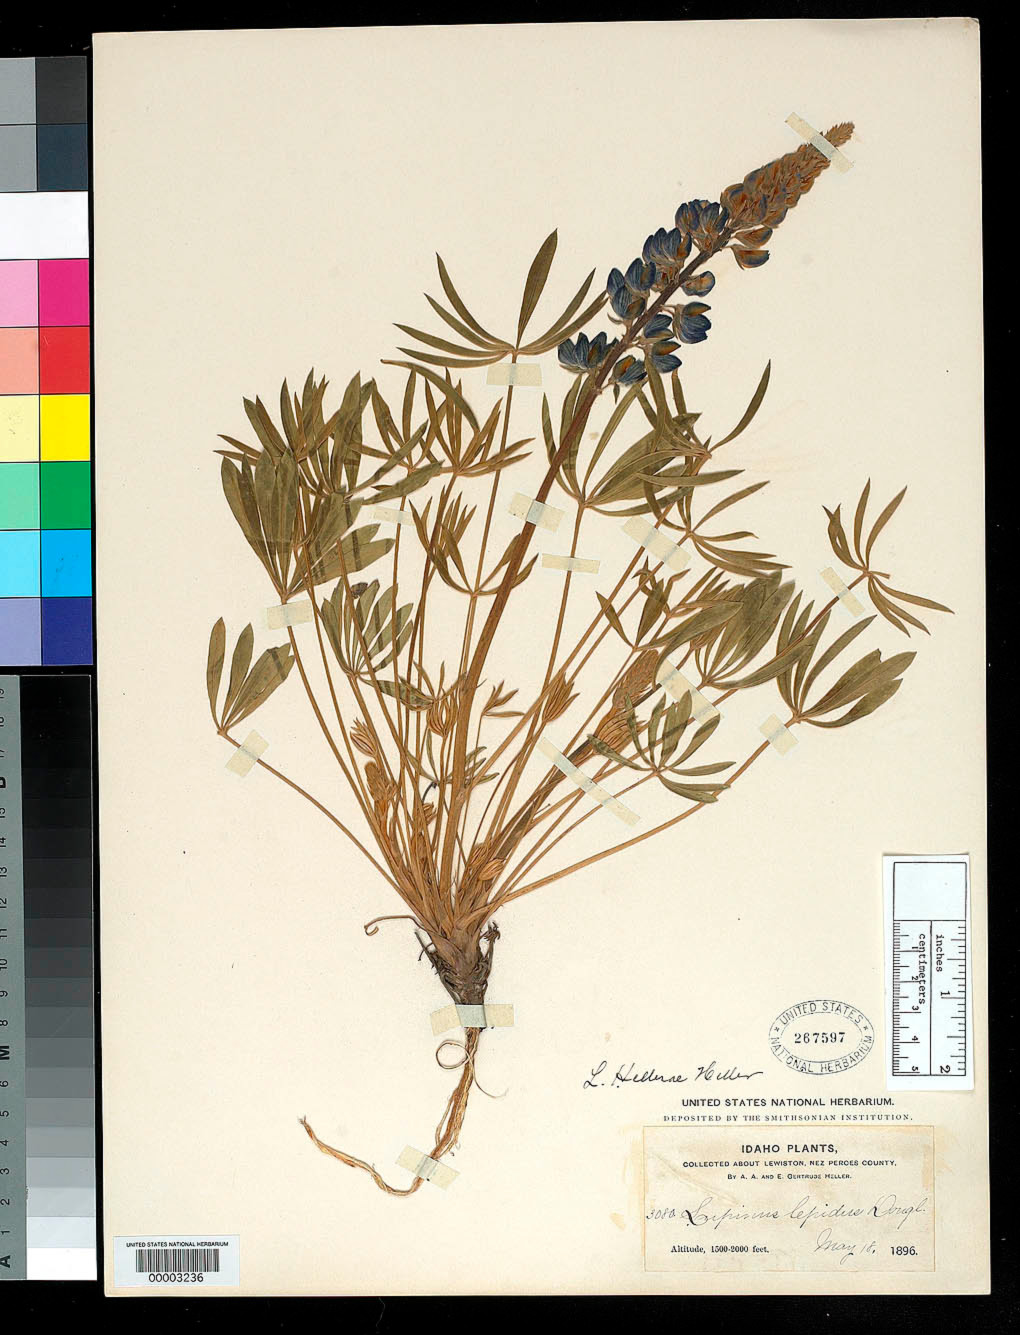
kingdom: Plantae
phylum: Tracheophyta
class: Magnoliopsida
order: Fabales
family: Fabaceae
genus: Lupinus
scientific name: Lupinus hellerae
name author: A. Heller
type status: Type Collection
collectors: A. A. Heller & E. G. Heller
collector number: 3080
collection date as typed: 18 May 1896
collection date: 1896-05-18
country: United States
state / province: Idaho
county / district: Nez Perce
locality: East of Lewiston opposite Central Ferry.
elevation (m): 457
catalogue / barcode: US 267597